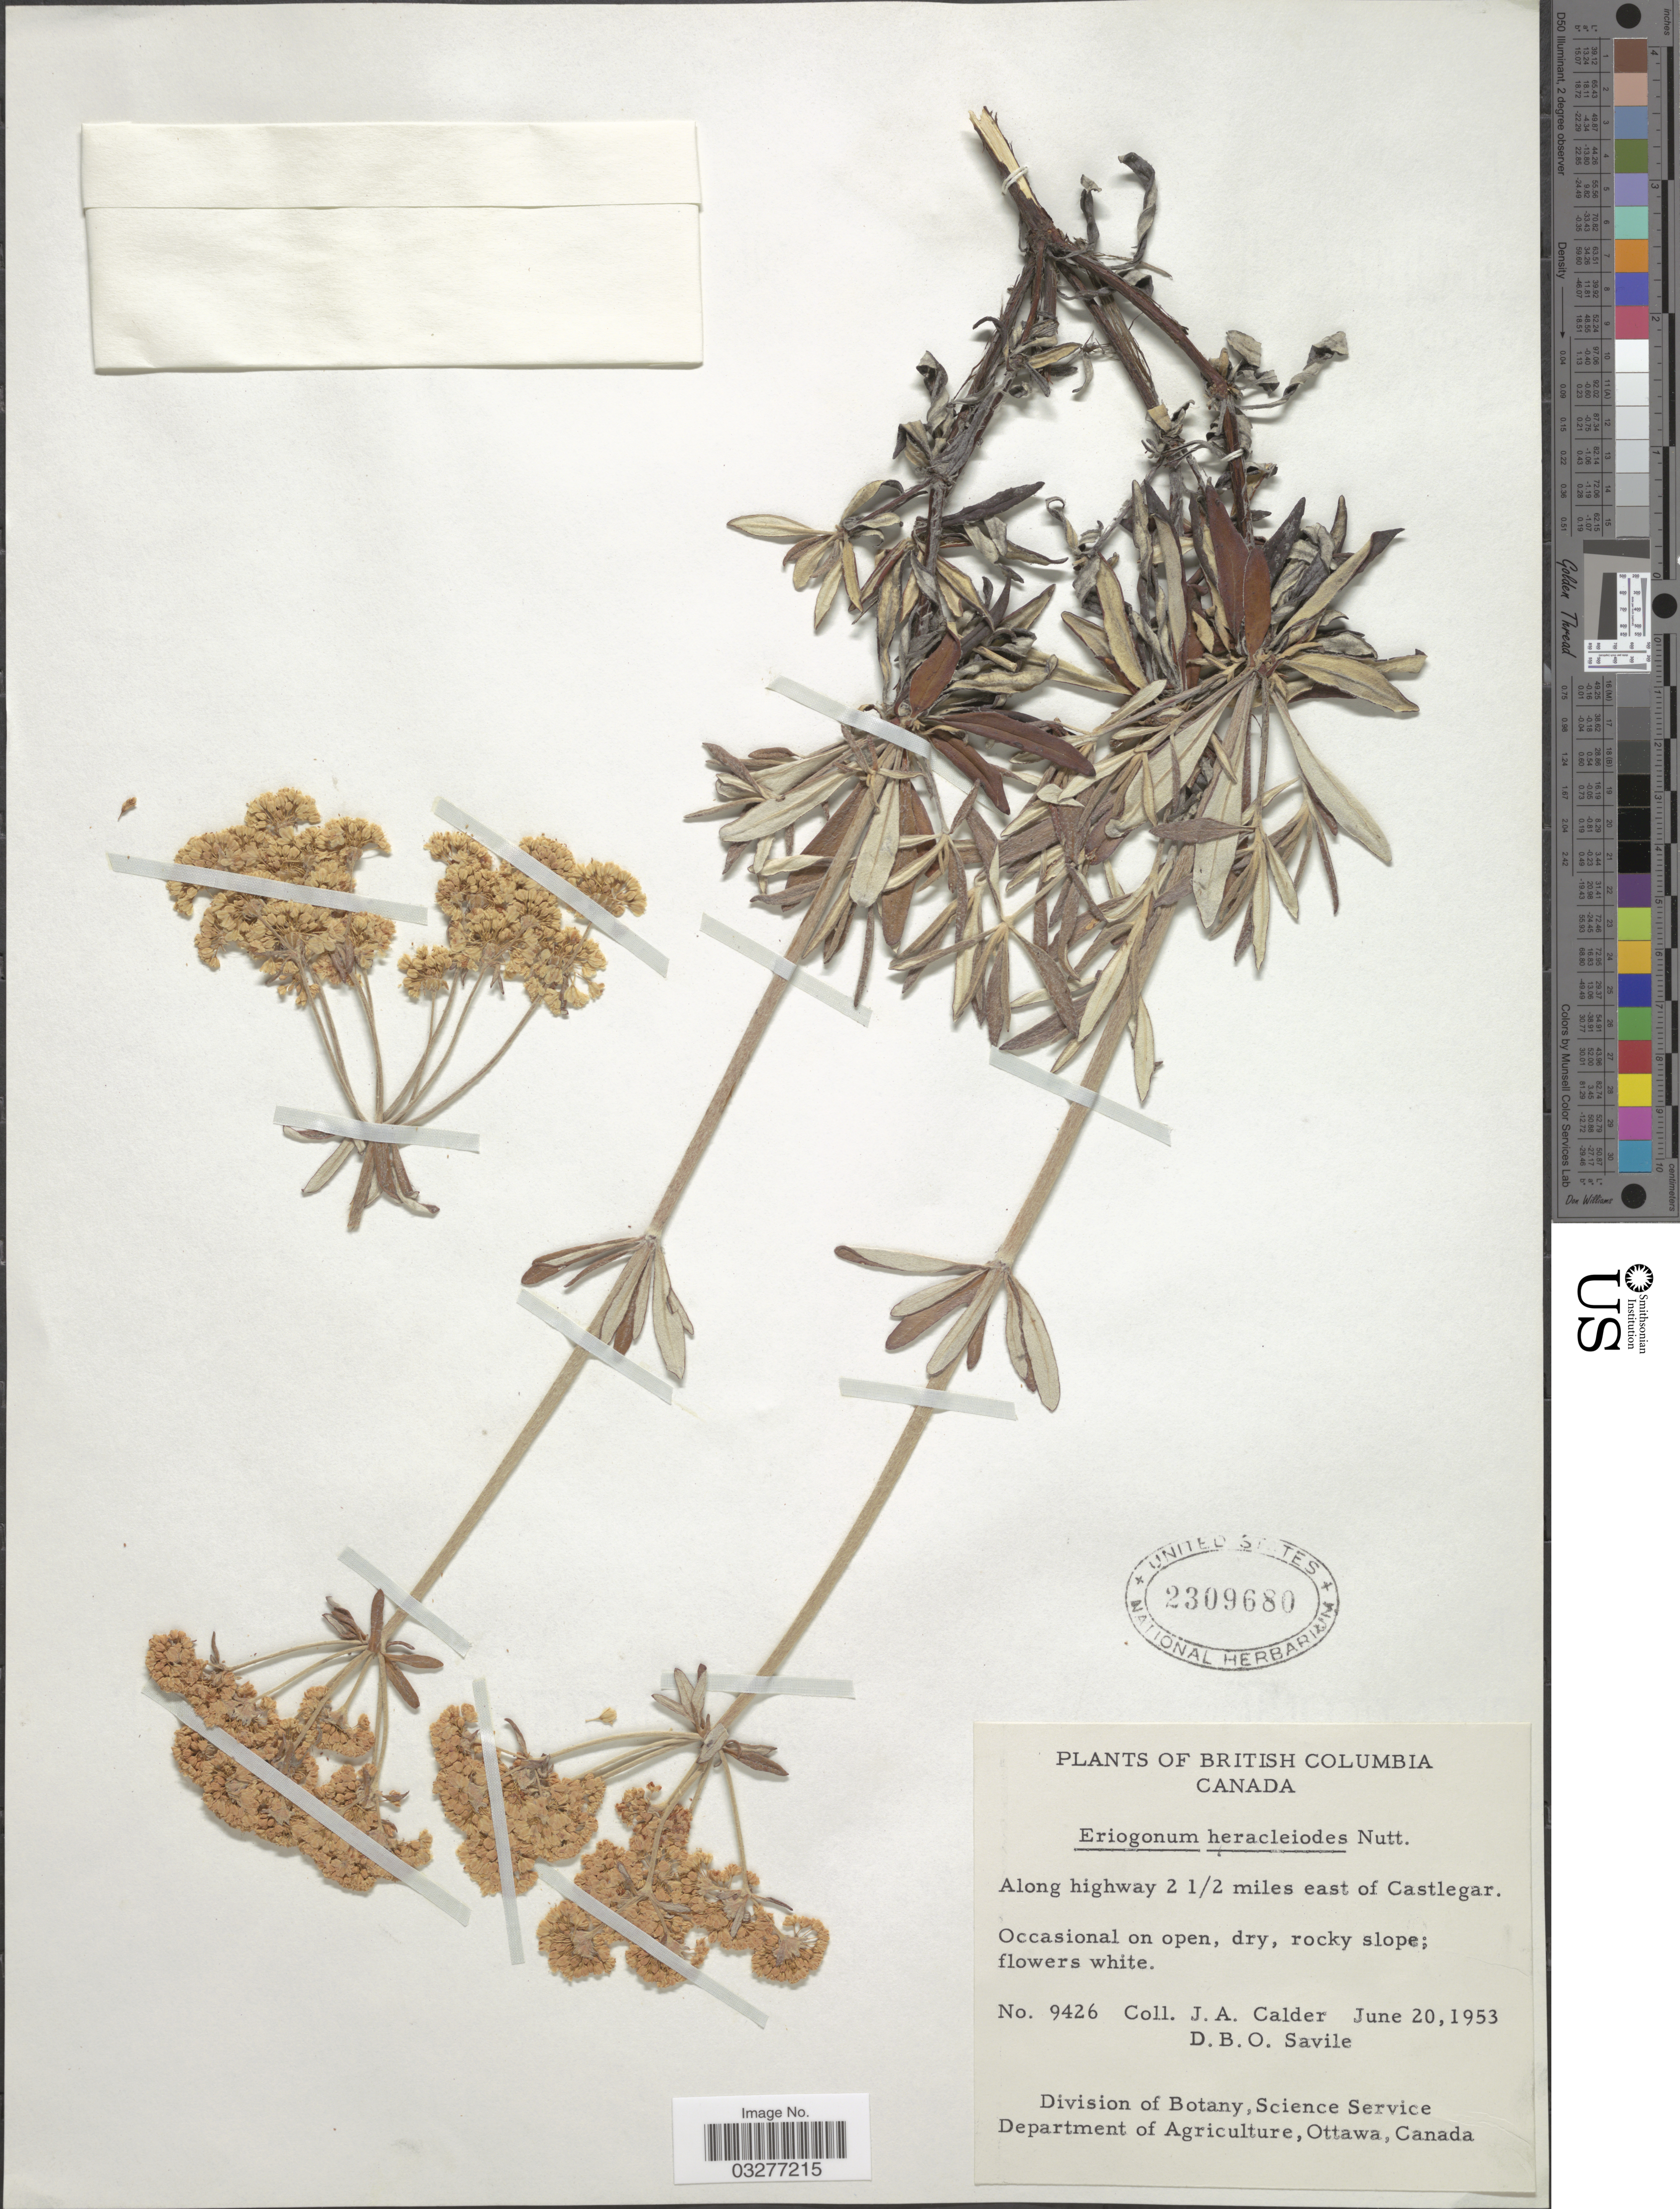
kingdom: Plantae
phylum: Tracheophyta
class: Magnoliopsida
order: Caryophyllales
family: Polygonaceae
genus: Eriogonum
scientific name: Eriogonum heracleoides var. heracleoides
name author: Nutt.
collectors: J. A. Calder & D. Savile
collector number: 9426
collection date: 1953-06-20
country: Canada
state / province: British Columbia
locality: Along highway 2 1/2 miles east of Castlegar.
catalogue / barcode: US 2309680